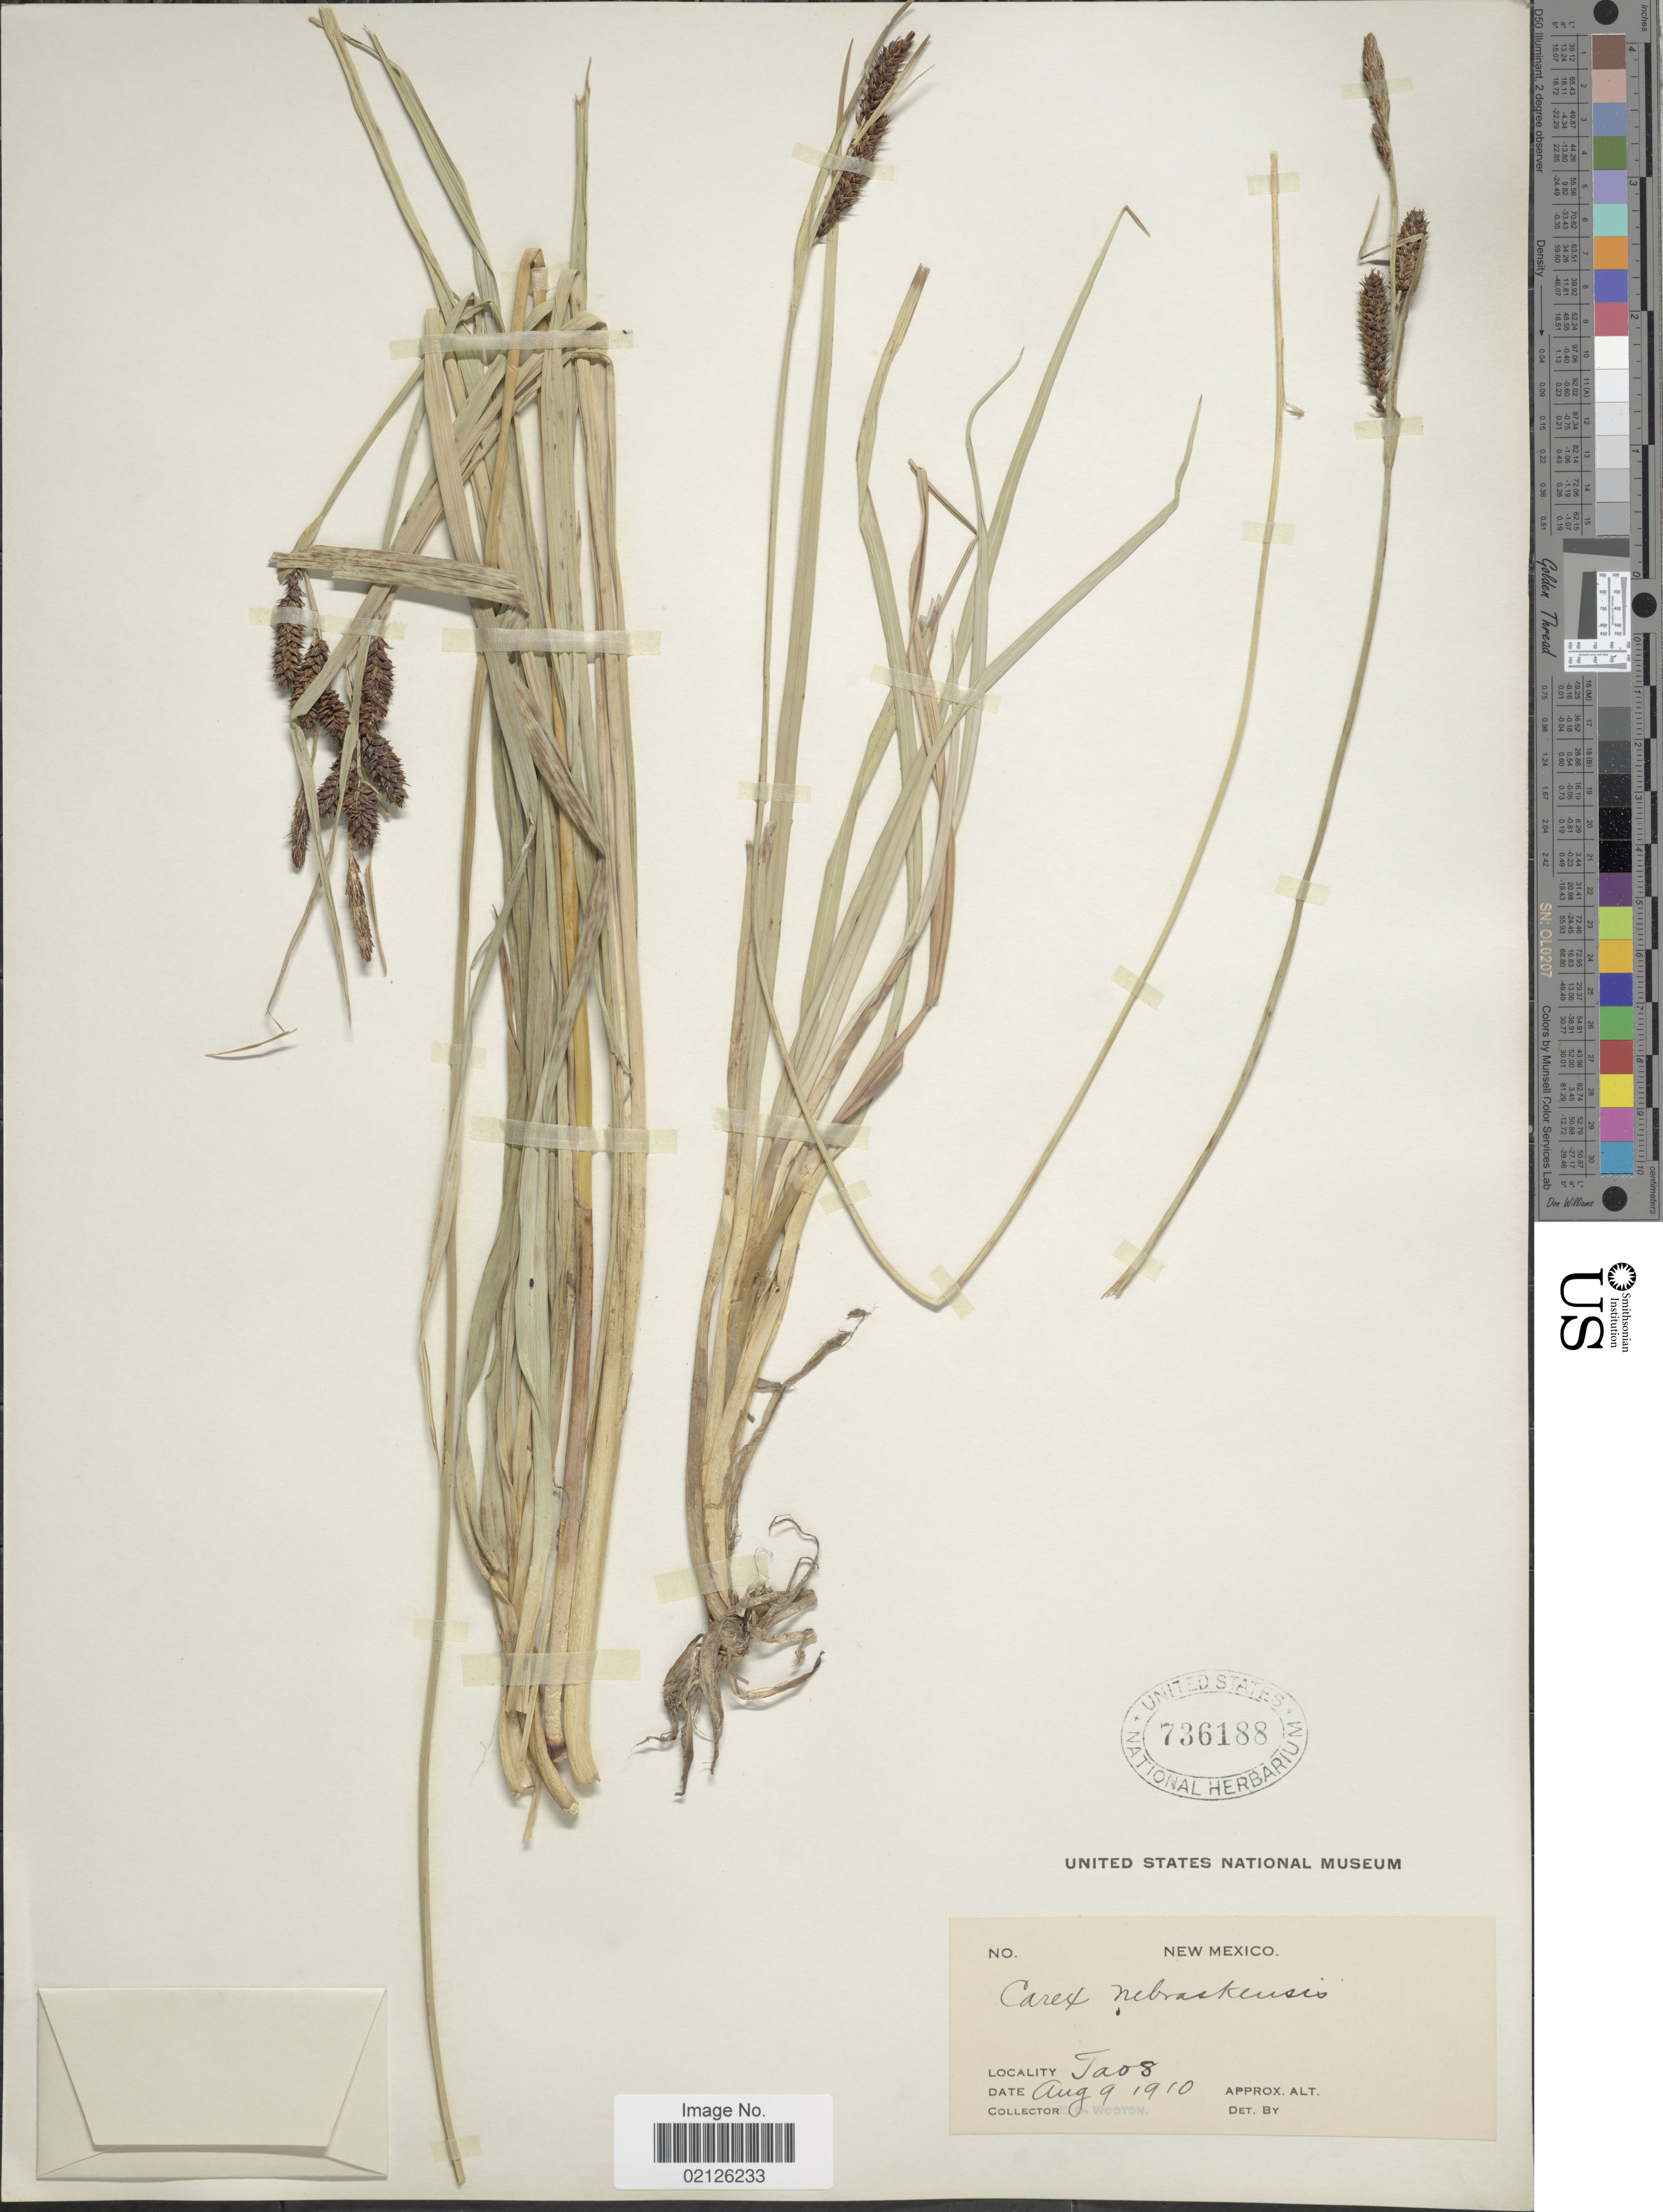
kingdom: Plantae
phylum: Tracheophyta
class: Liliopsida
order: Poales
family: Cyperaceae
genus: Carex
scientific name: Carex nebrascensis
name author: Dewey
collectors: E. O. Wooton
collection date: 1910-08-09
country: United States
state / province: New Mexico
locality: Taos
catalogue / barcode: US 736188